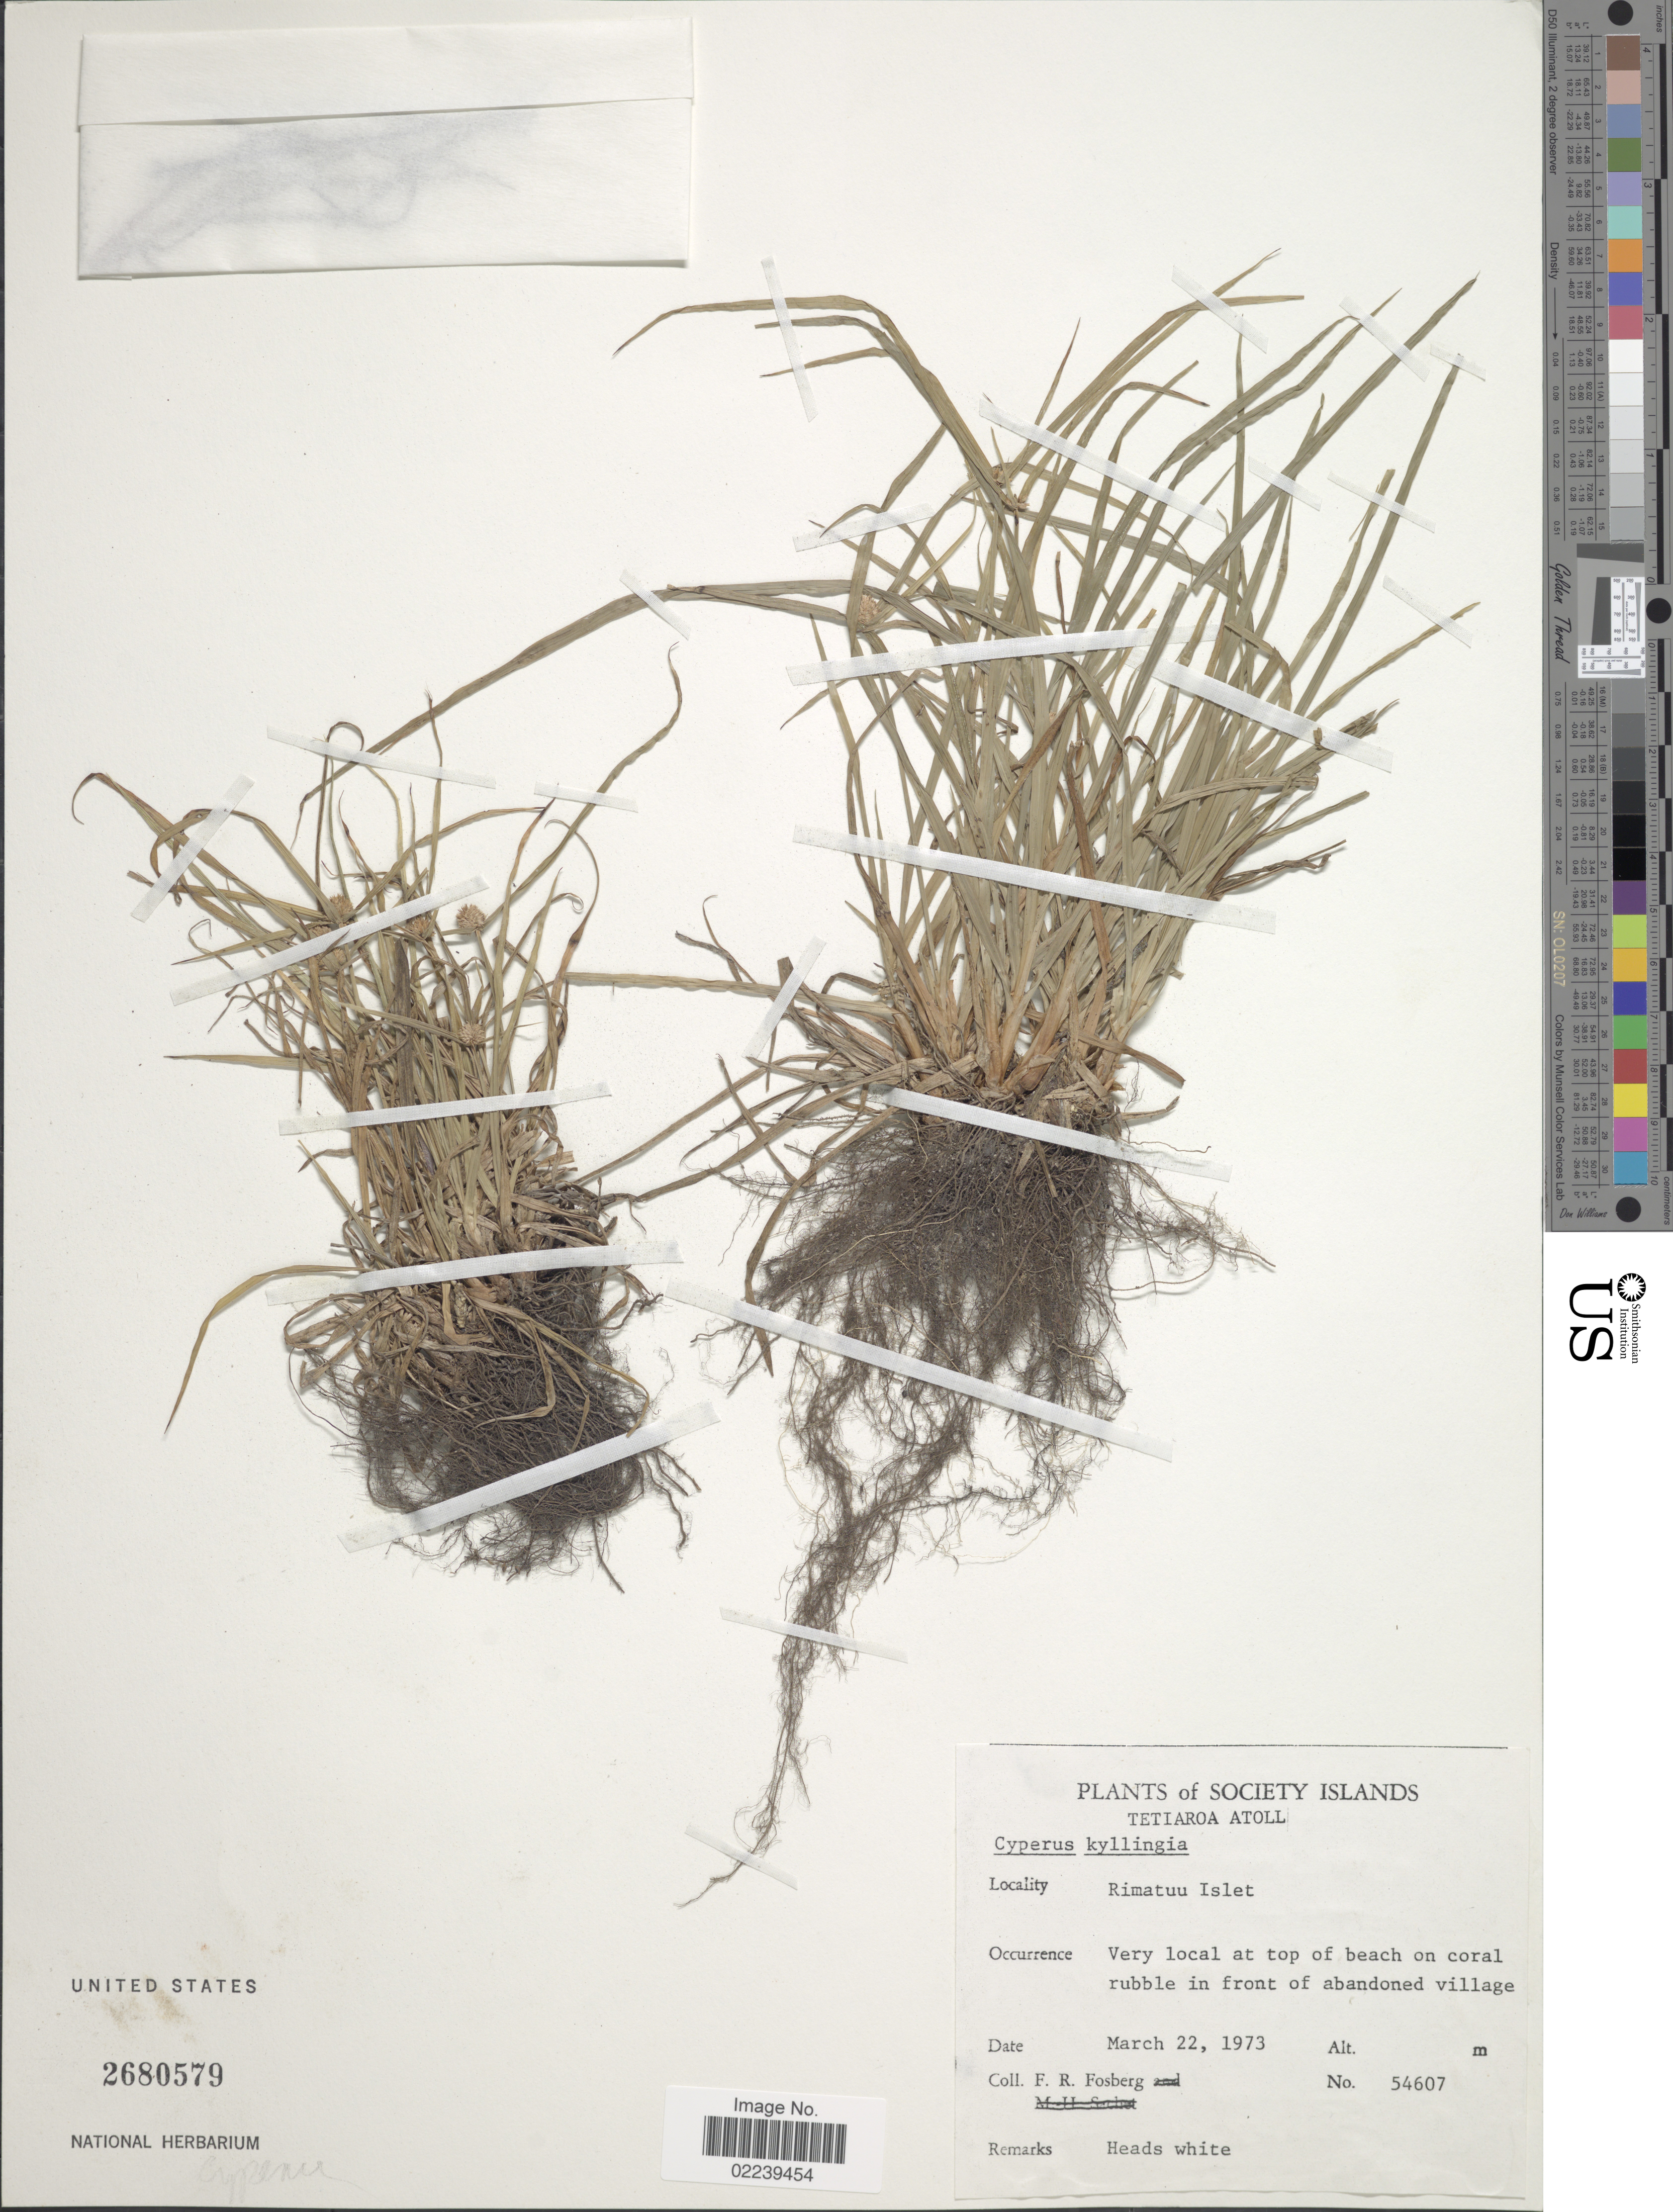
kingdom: Plantae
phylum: Tracheophyta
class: Liliopsida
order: Poales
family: Cyperaceae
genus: Cyperus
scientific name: Cyperus mindorensis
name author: (Steud.) Huygh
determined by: Strong, M. T., (US), Smithsonian Institution - National Museum of Natural History (UNITED STATES)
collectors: F. R. Fosberg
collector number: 54607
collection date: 1973-03-22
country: French Polynesia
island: Tetiaroa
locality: Society Islands, Tetiaroa Atoll, Rimatuu Islet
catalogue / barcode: US 2680579